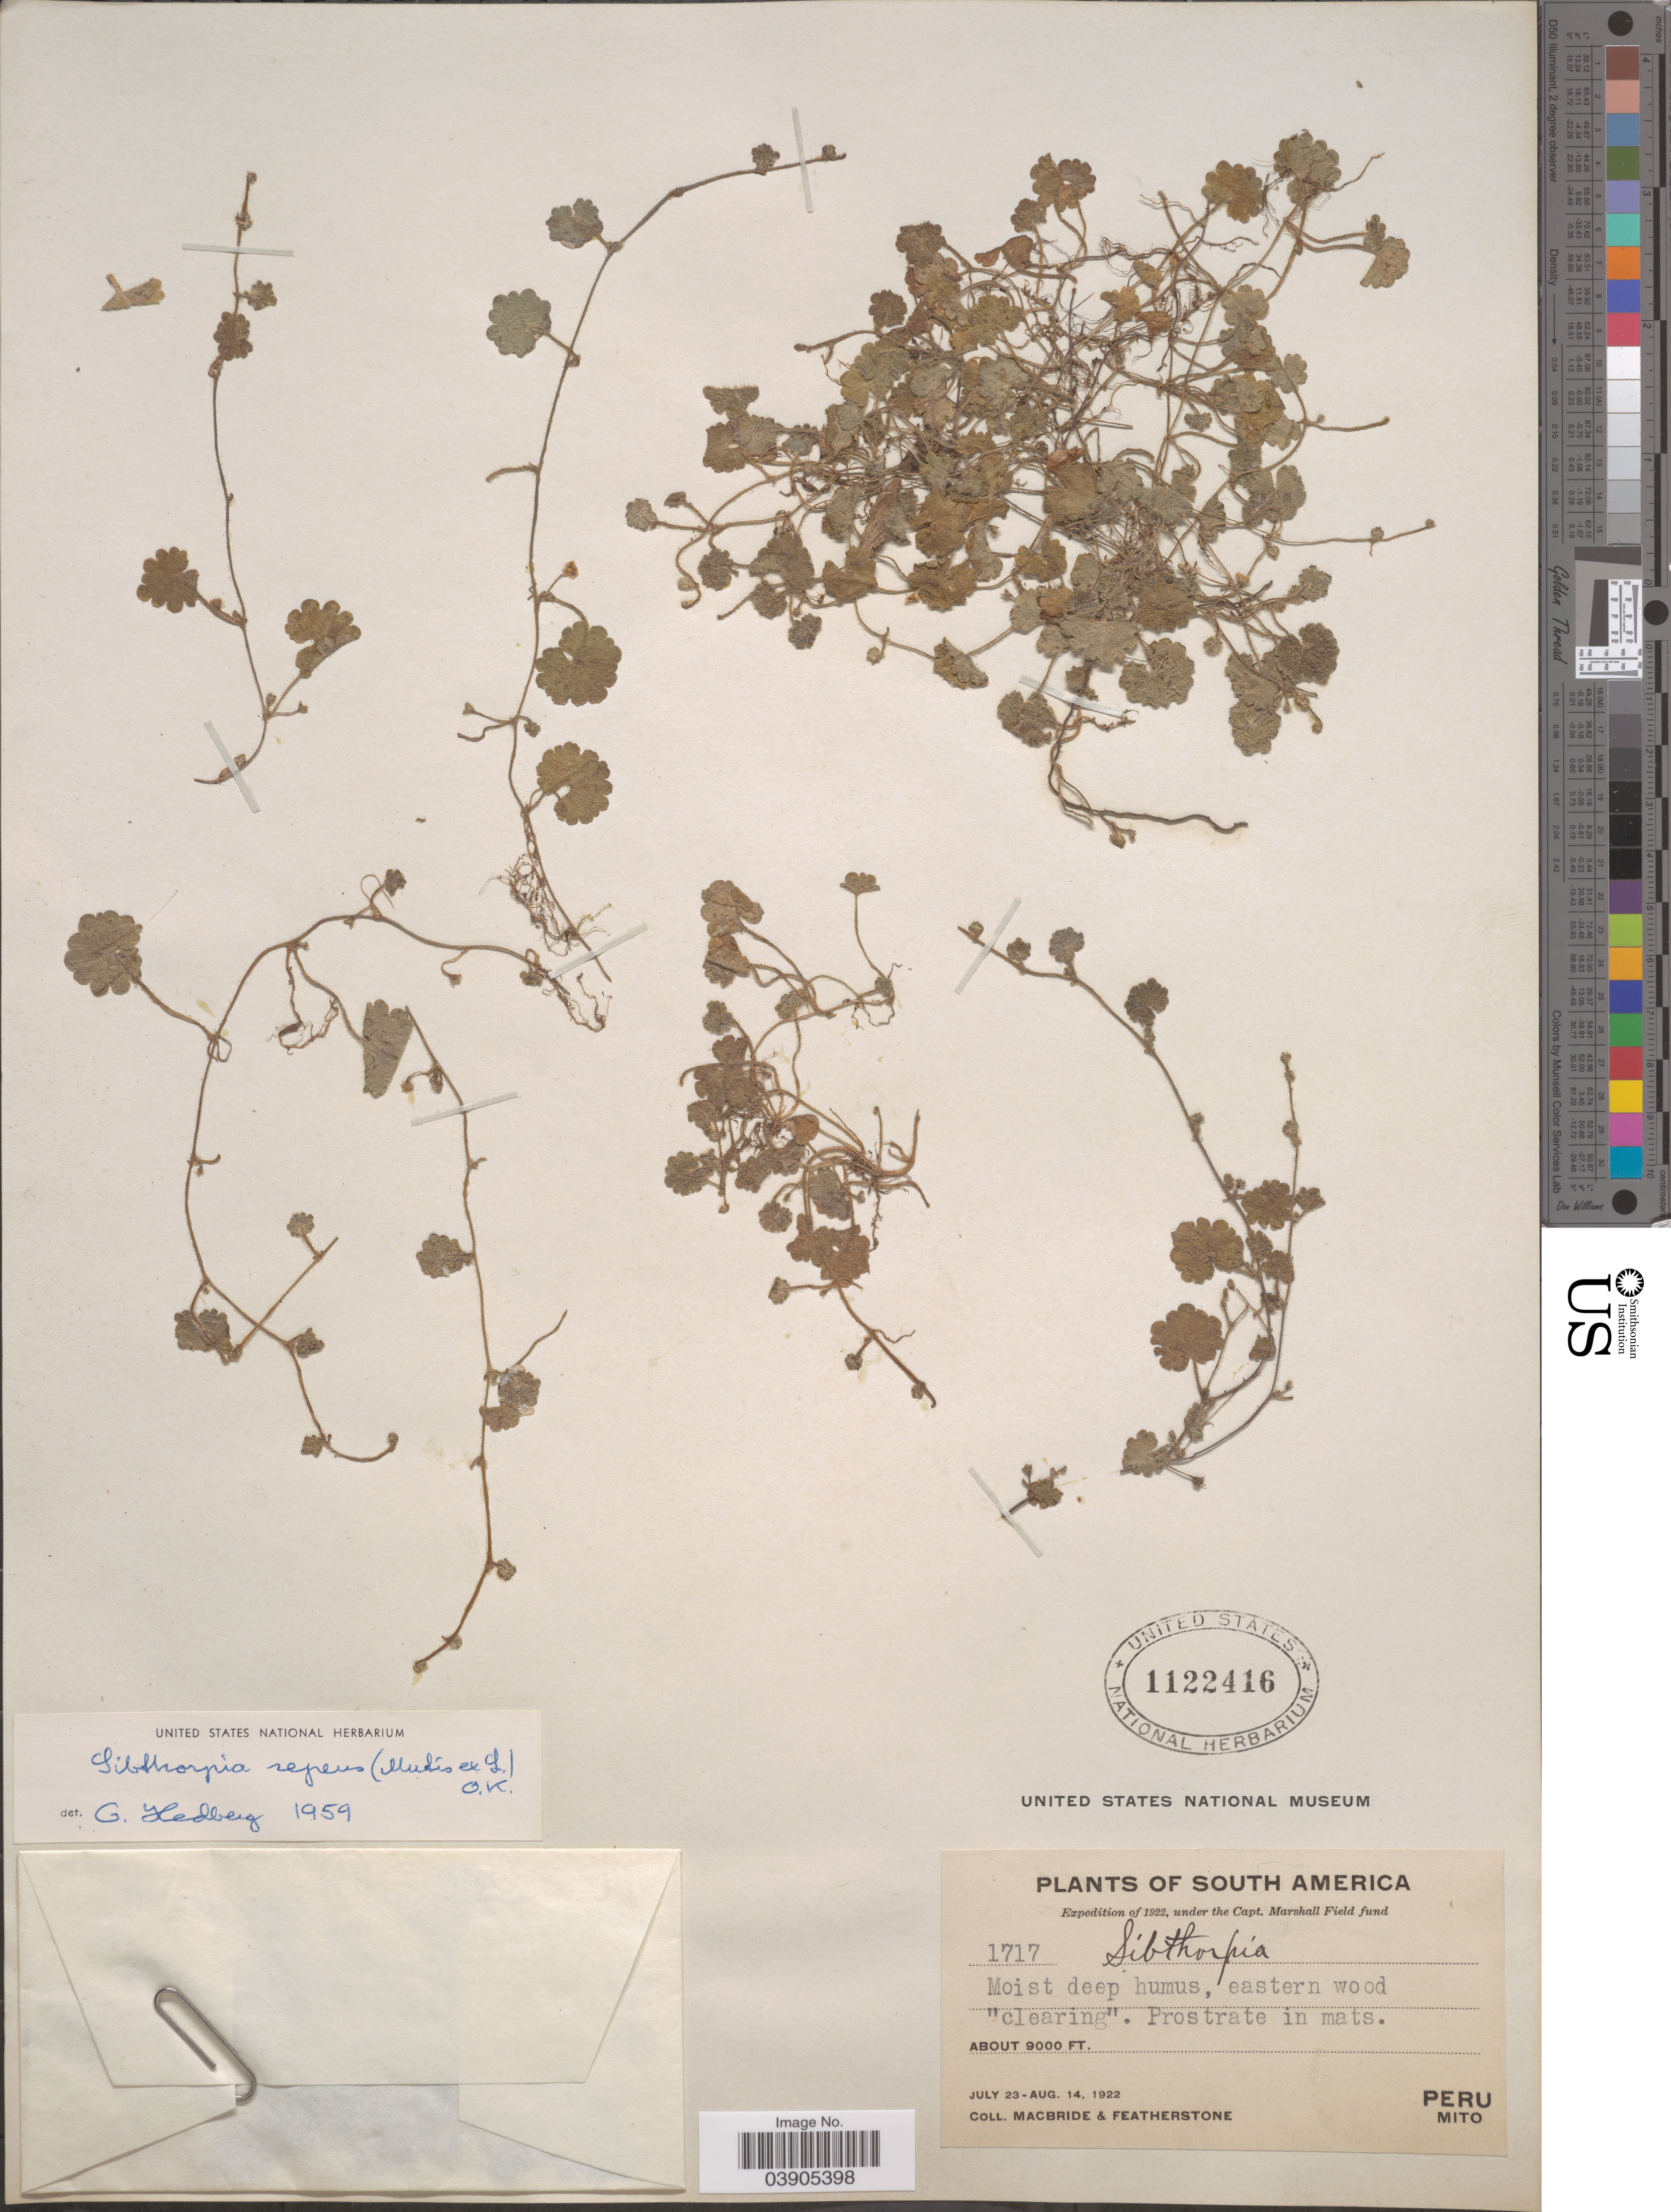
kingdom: Plantae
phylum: Tracheophyta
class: Magnoliopsida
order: Lamiales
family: Plantaginaceae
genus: Sibthorpia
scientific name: Sibthorpia repens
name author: (L.) Kuntze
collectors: Macbride, -- & -. Featherstone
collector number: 1717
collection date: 1922-07-23/1922-08-14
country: Peru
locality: Mito.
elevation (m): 2743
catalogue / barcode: US 1122416